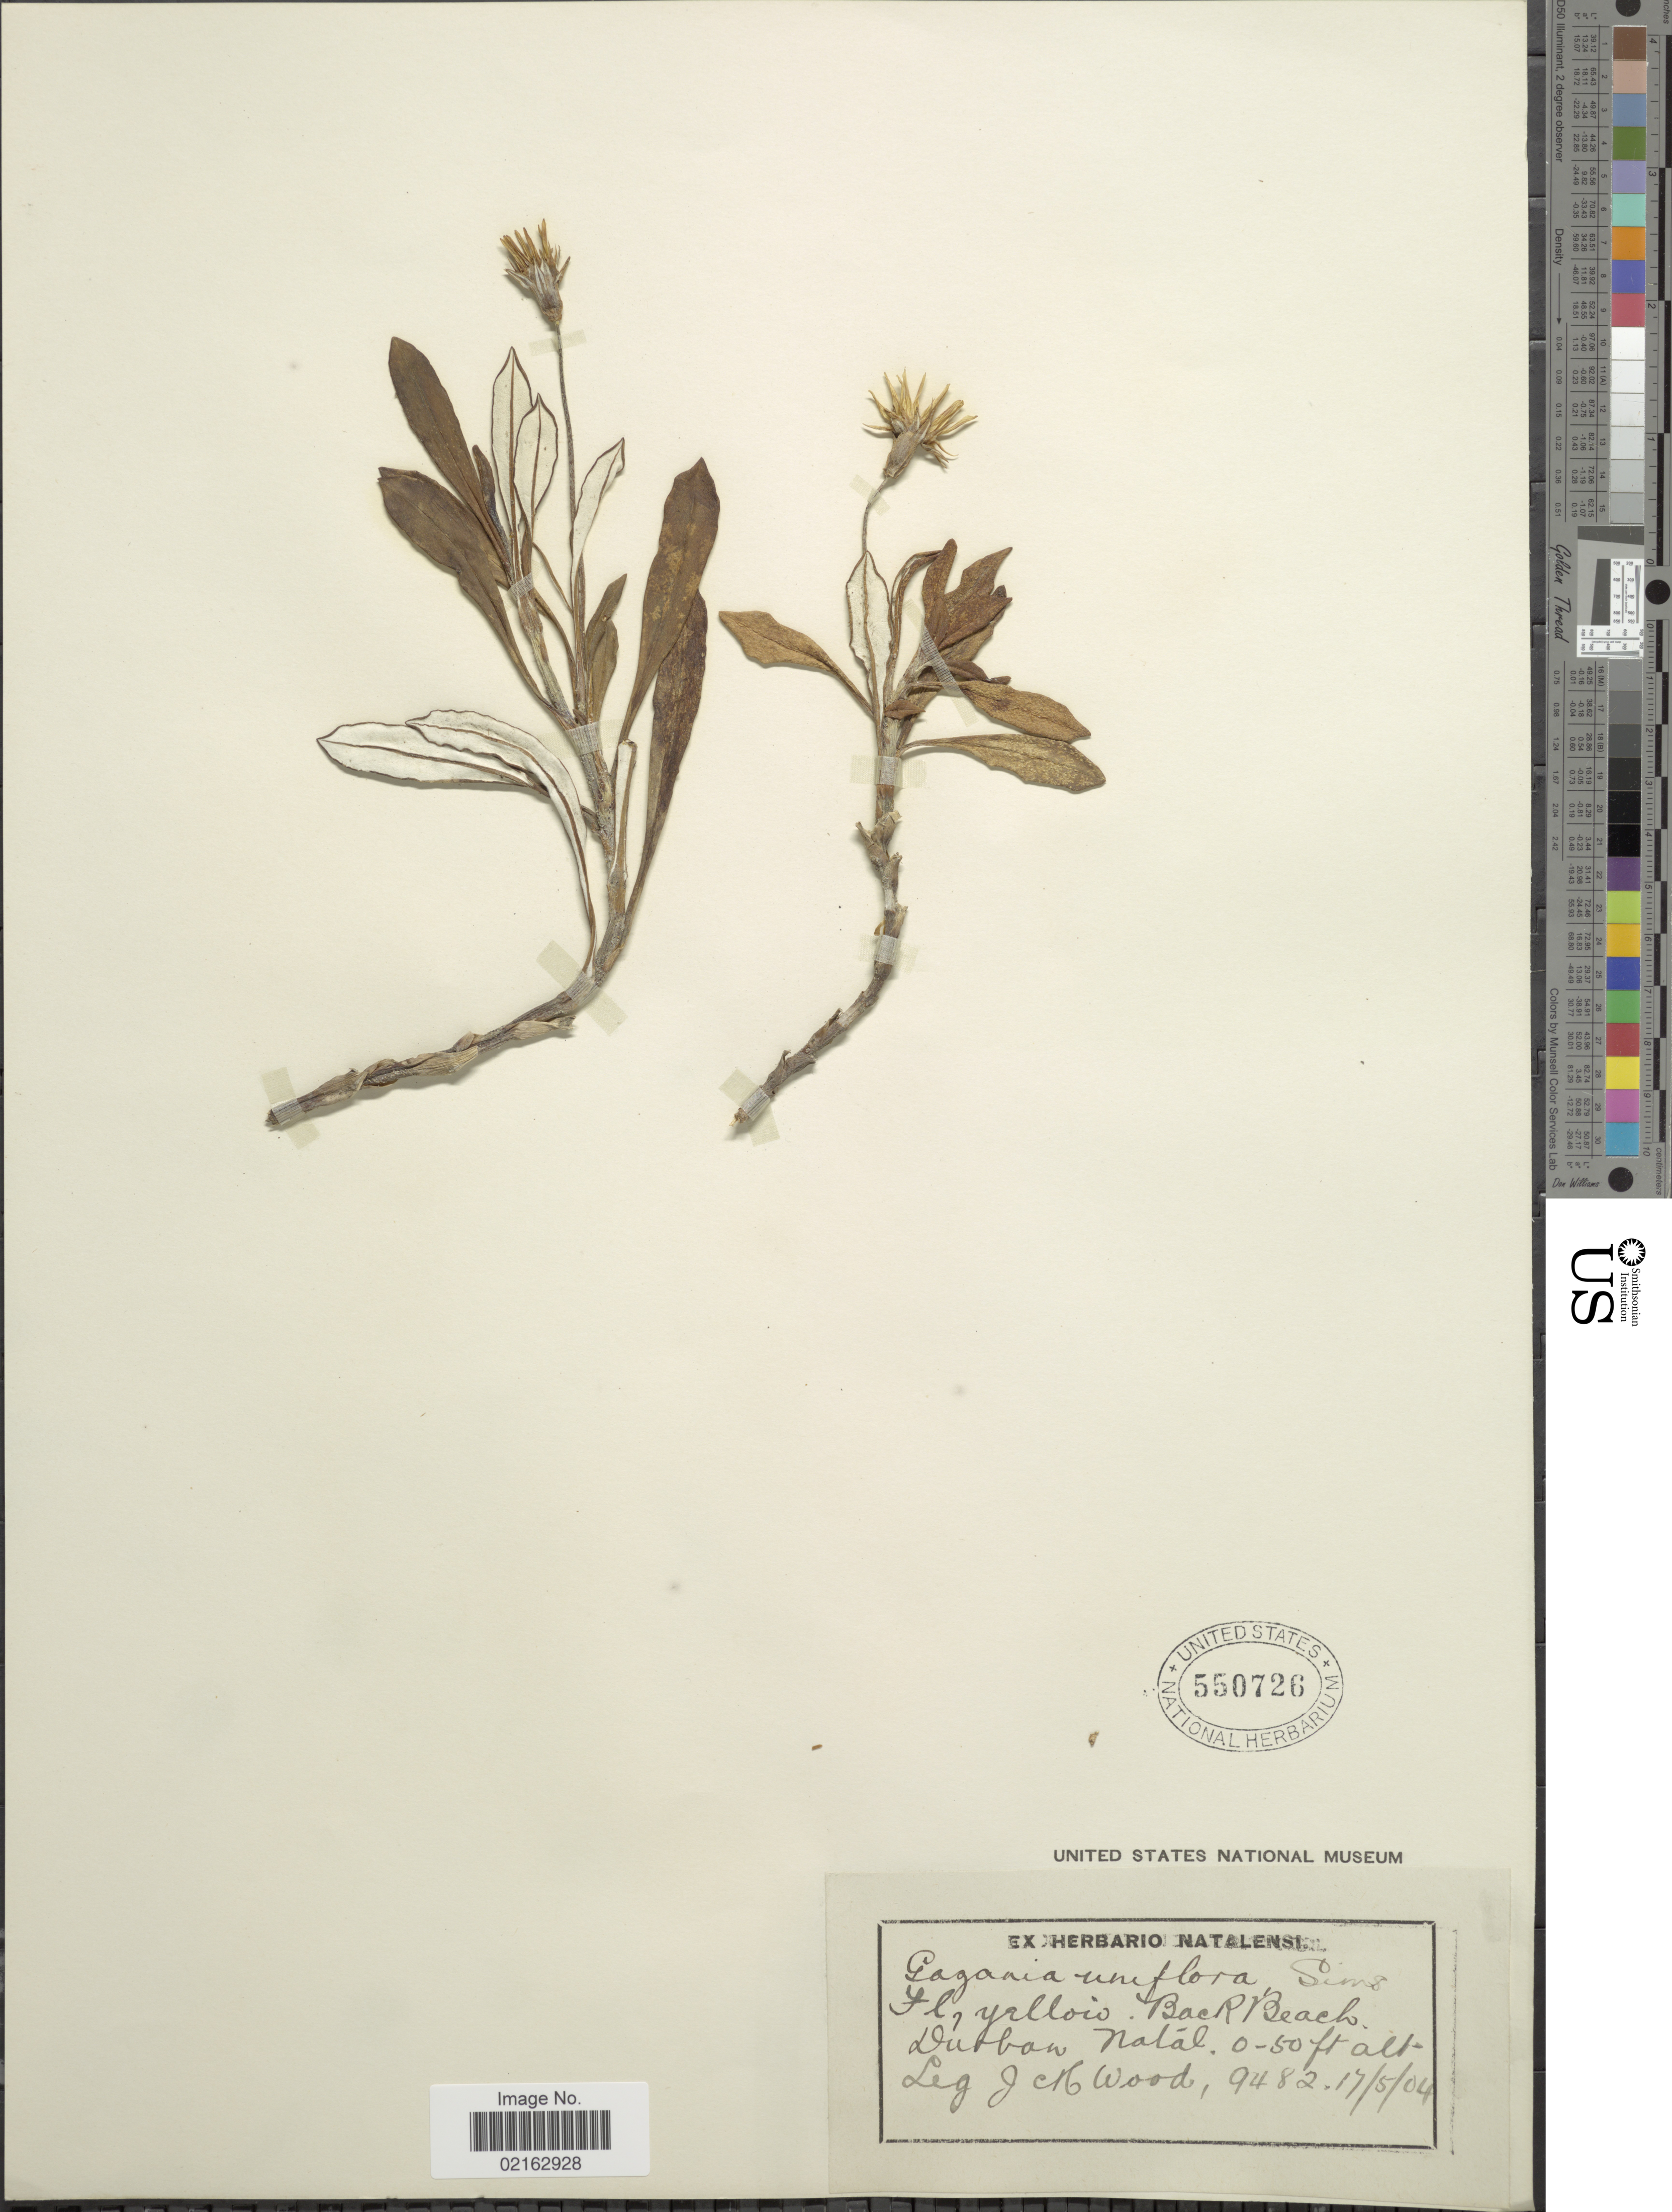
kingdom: Plantae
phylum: Tracheophyta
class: Magnoliopsida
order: Asterales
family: Asteraceae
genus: Gazania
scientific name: Gazania rigens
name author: (L.) Gaertn.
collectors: J. M. Wood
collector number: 9482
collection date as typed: Transcribed d/m/y: 17/5/04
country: South Africa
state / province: KwaZulu-Natal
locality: Back Beach. Durban Natal.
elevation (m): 0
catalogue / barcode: US 550726